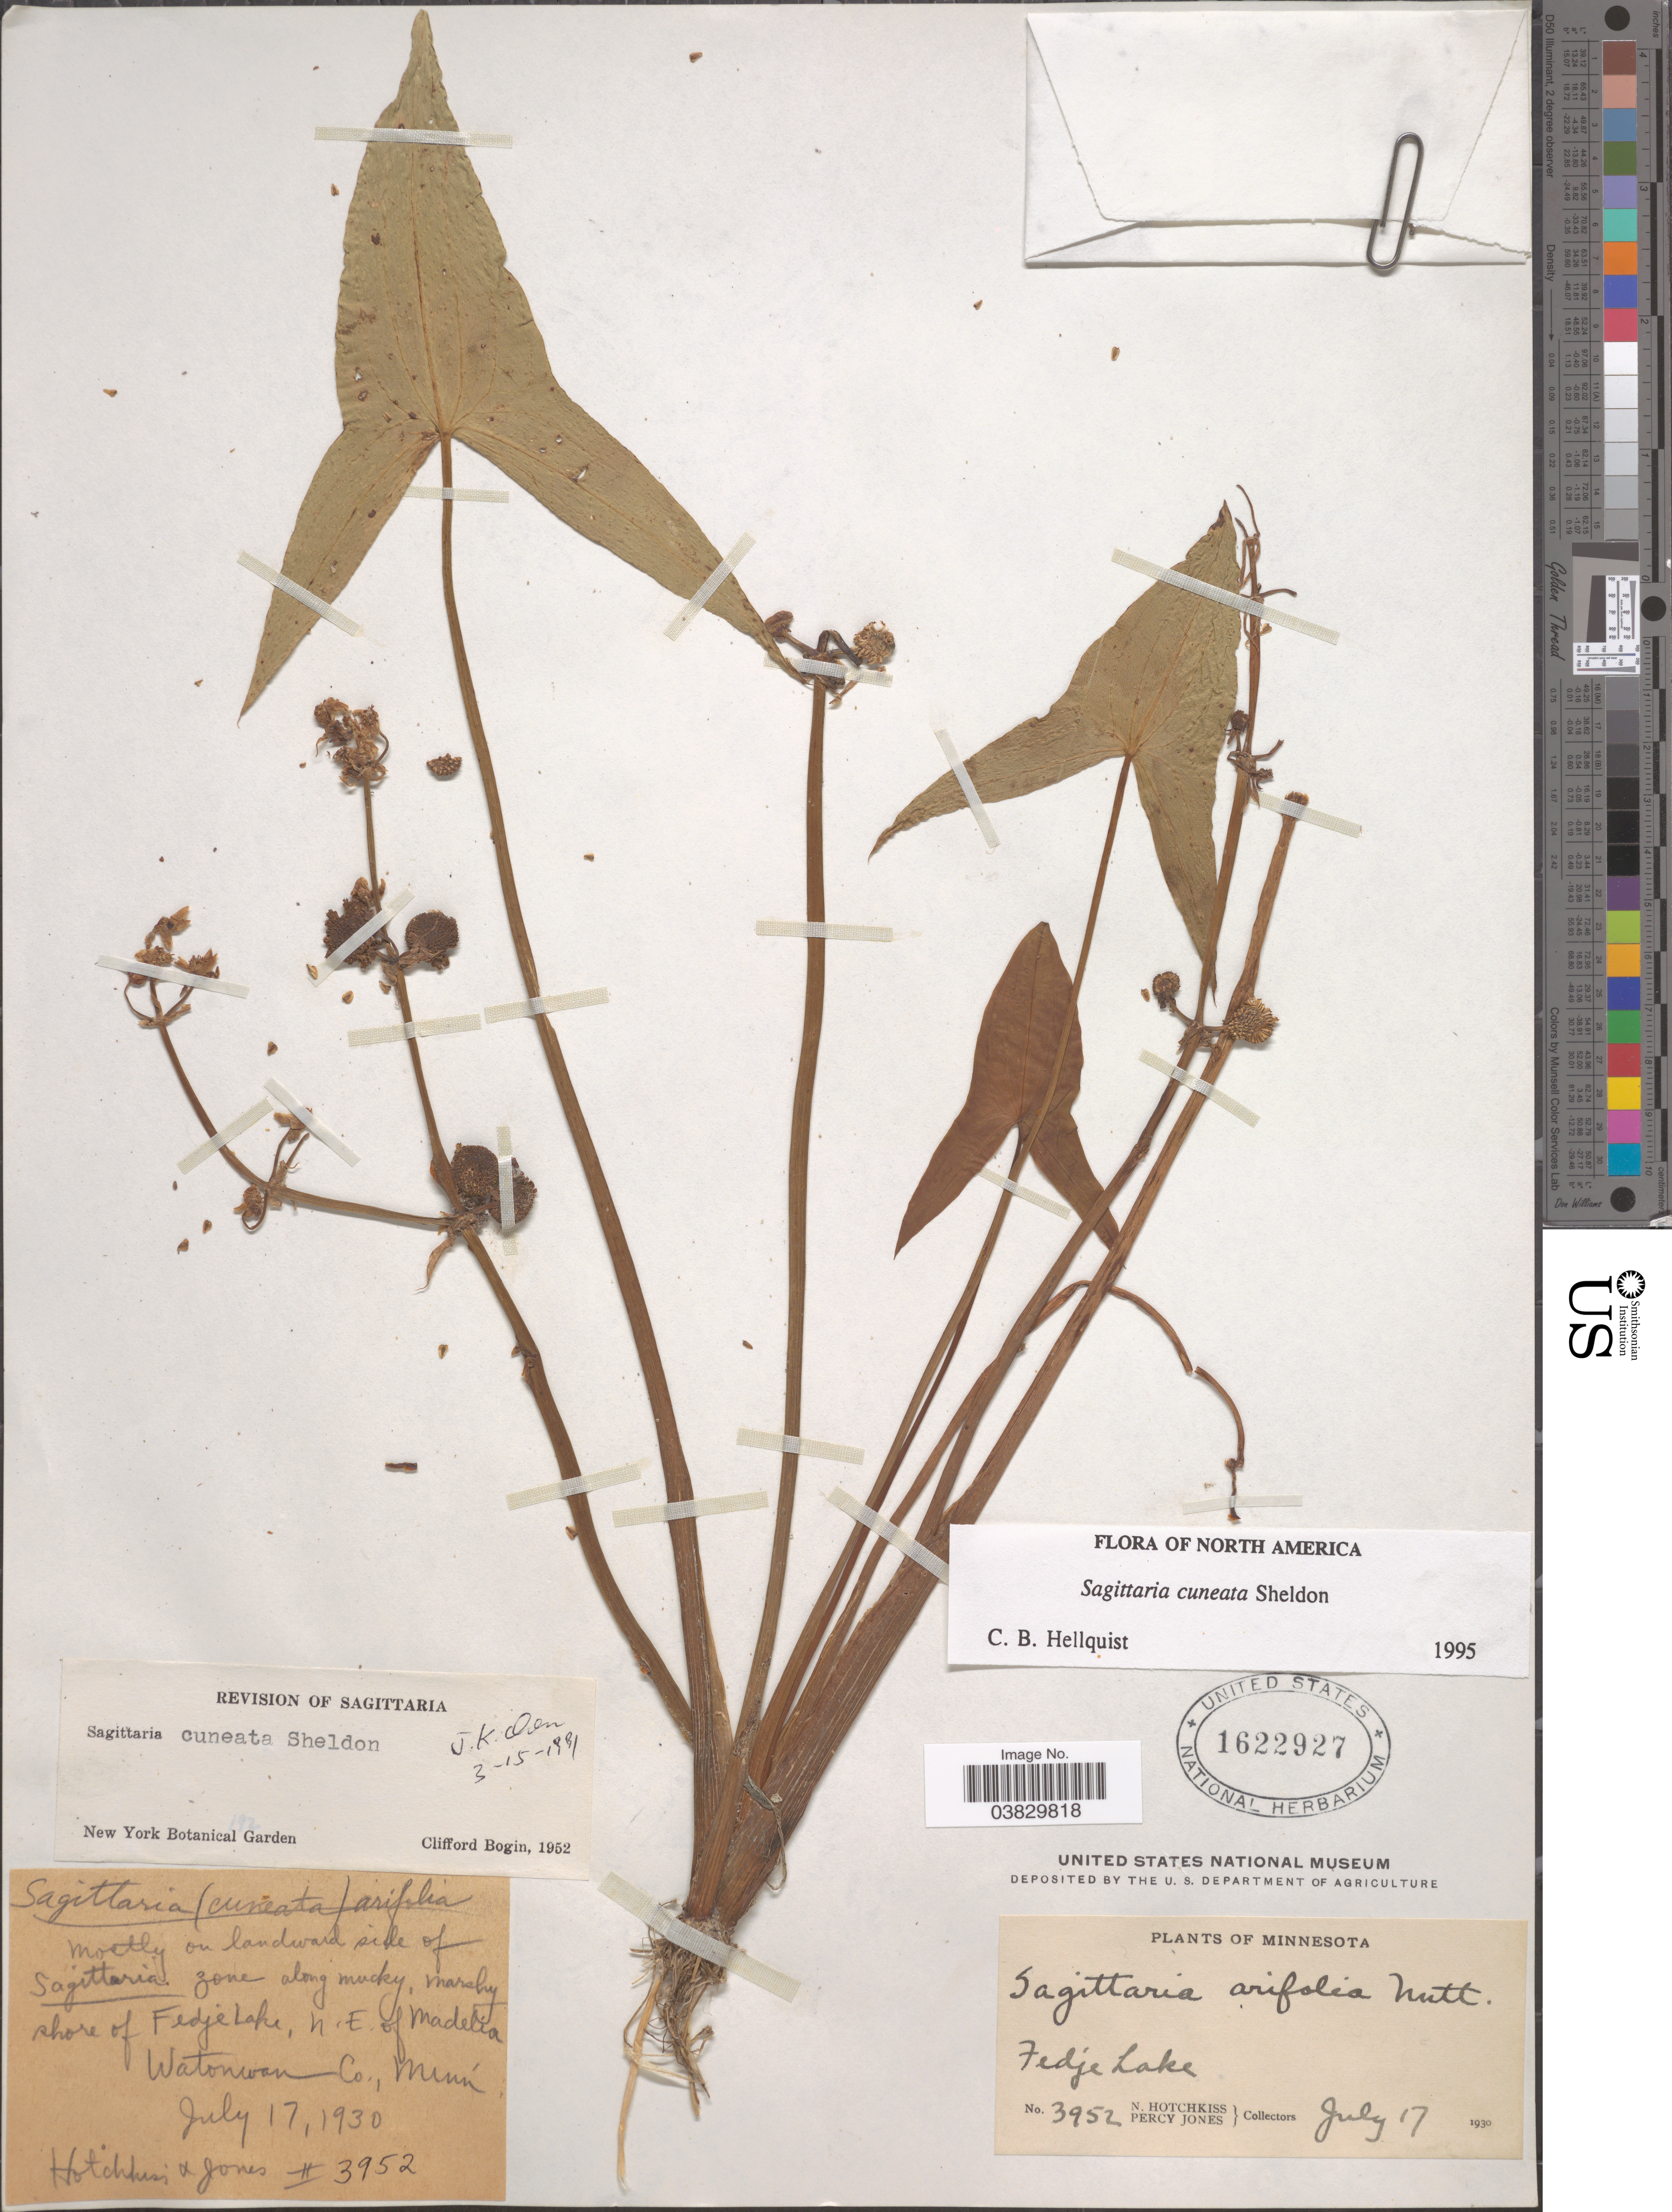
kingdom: Plantae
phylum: Tracheophyta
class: Liliopsida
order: Alismatales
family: Alismataceae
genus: Sagittaria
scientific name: Sagittaria cuneata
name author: E. Sheld.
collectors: N. Hotchkiss & P. Jones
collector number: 3952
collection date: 1930-07-17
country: United States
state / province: Minnesota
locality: Shore of Fedje Lake, N.E. of Madelia Watonwan Co.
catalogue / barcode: US 1622927